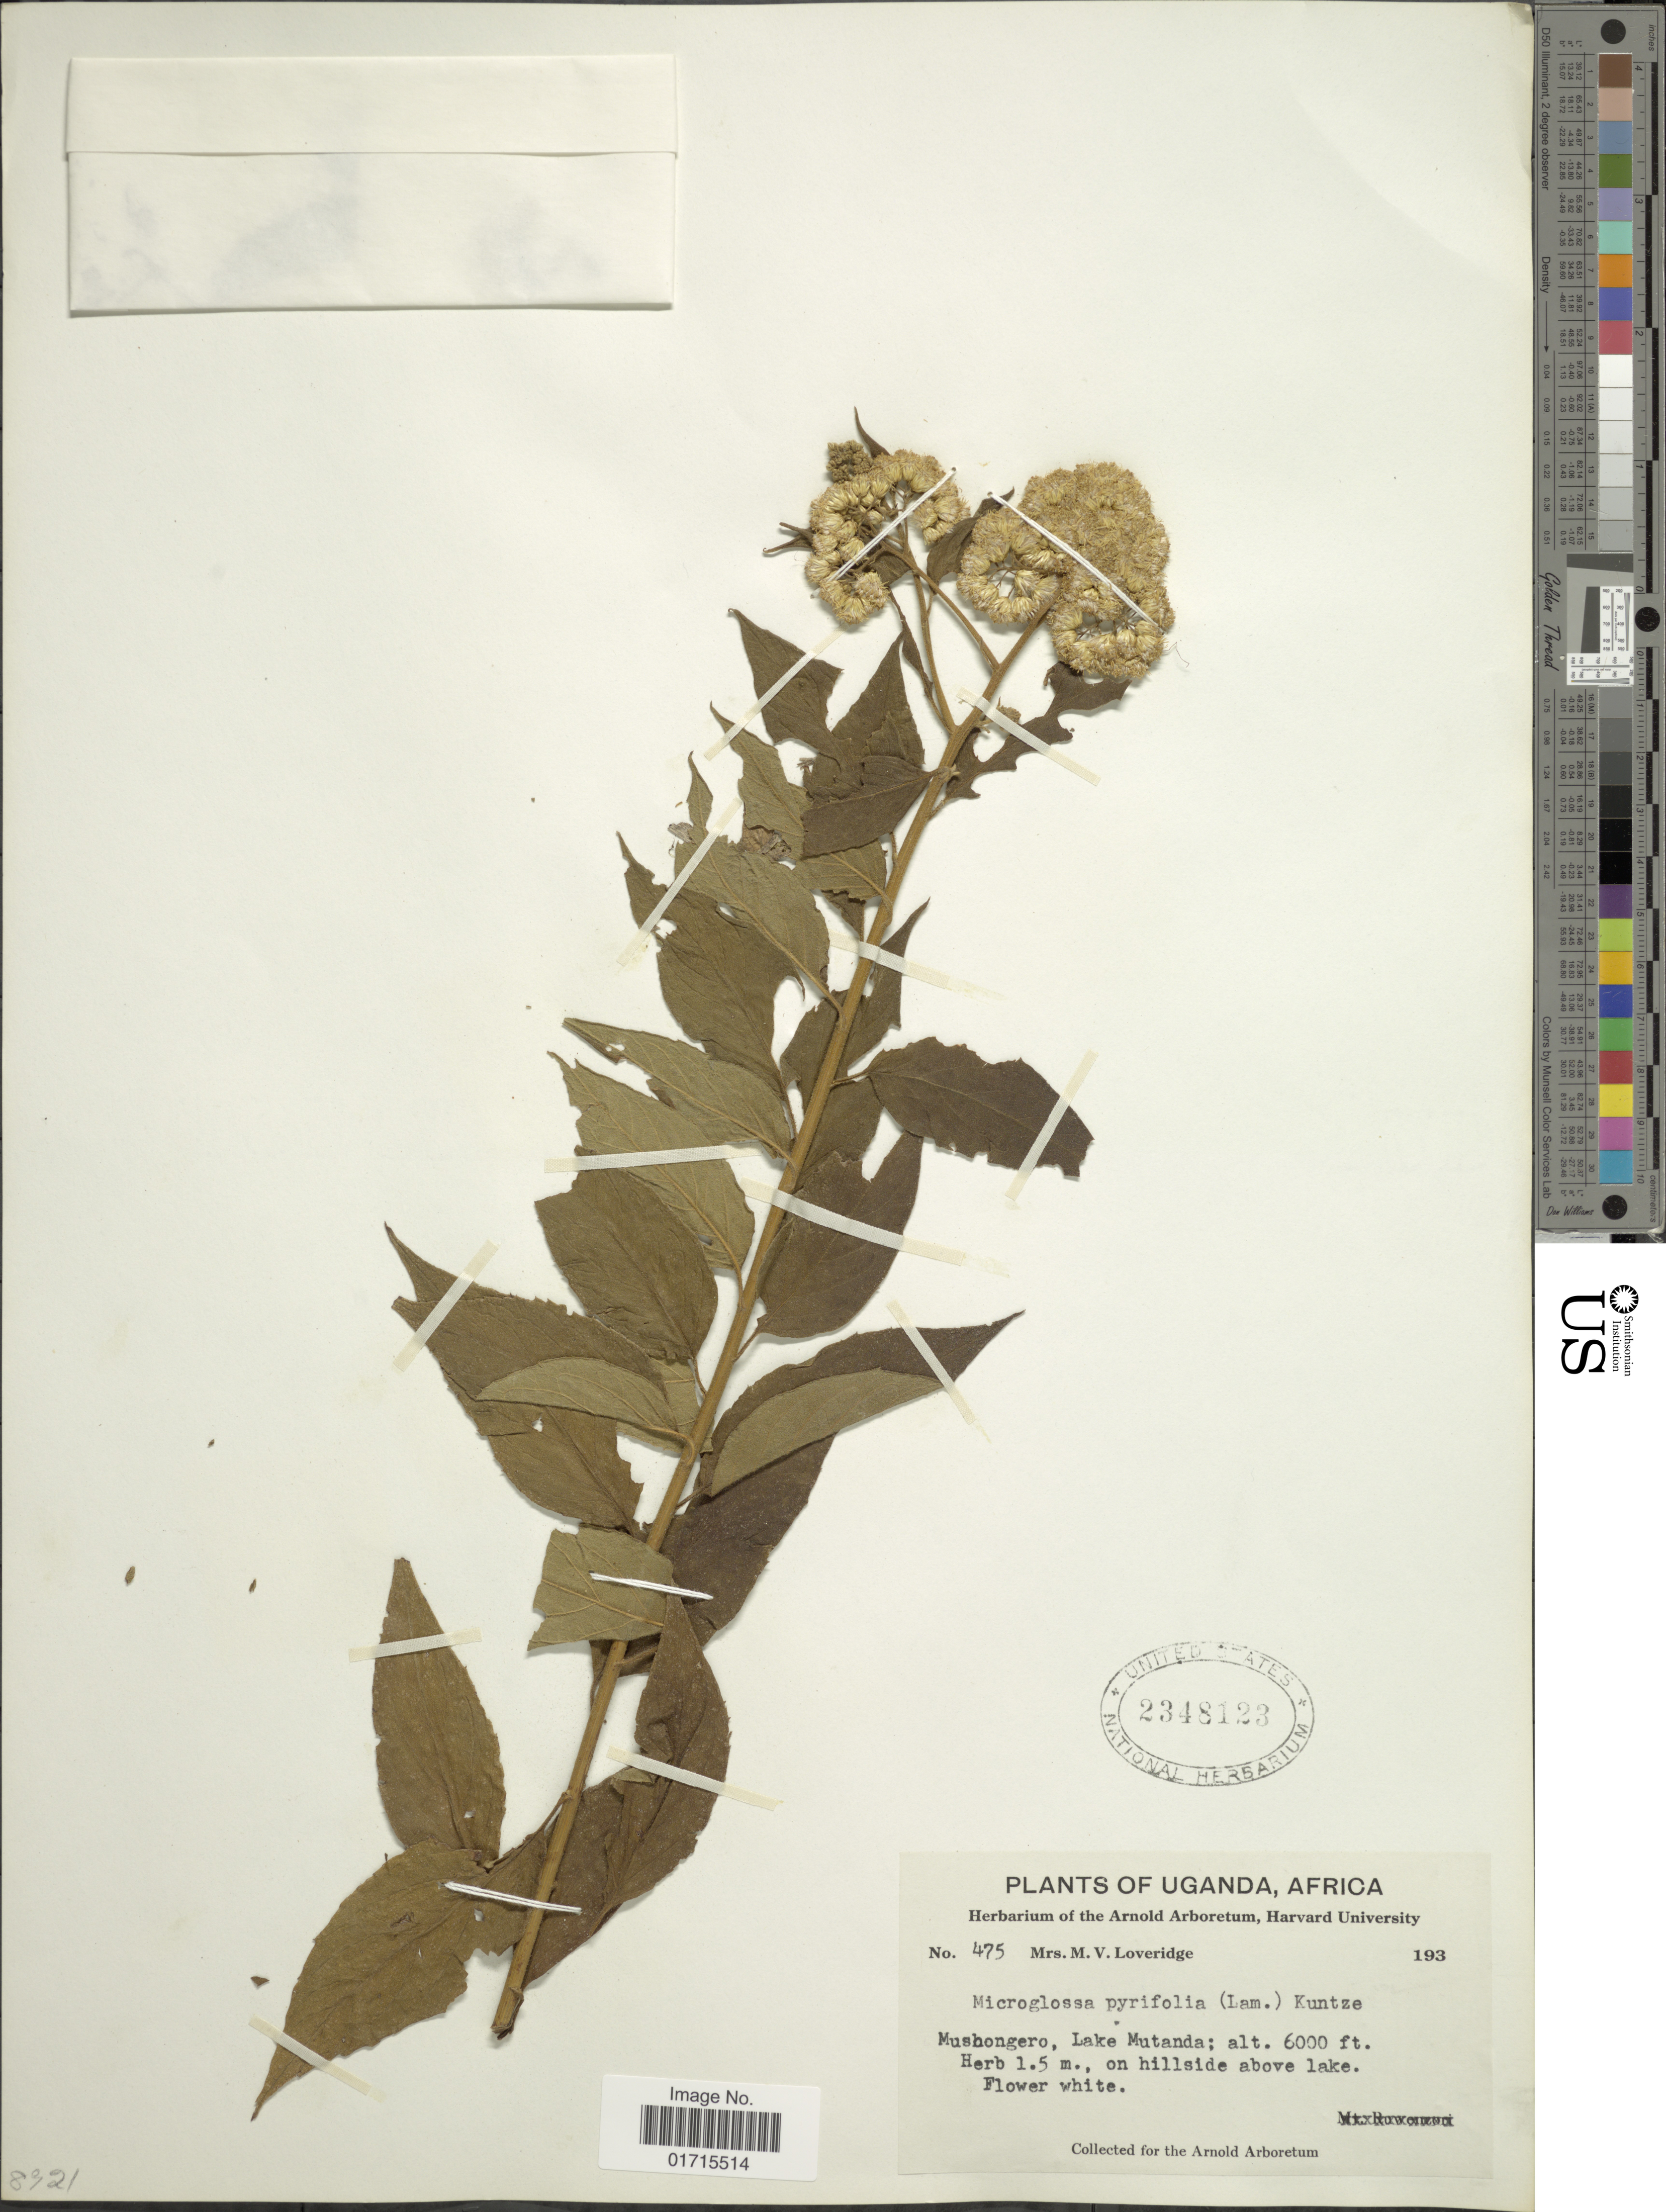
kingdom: Plantae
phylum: Tracheophyta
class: Magnoliopsida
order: Asterales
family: Asteraceae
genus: Microglossa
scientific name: Microglossa pyrifolia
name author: (Lam.) Kuntze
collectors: M. Loveridge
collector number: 478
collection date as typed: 193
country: Uganda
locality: Uganda, Africa. Mushongero, :Lake Mutanda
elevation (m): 1829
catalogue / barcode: US 2348123